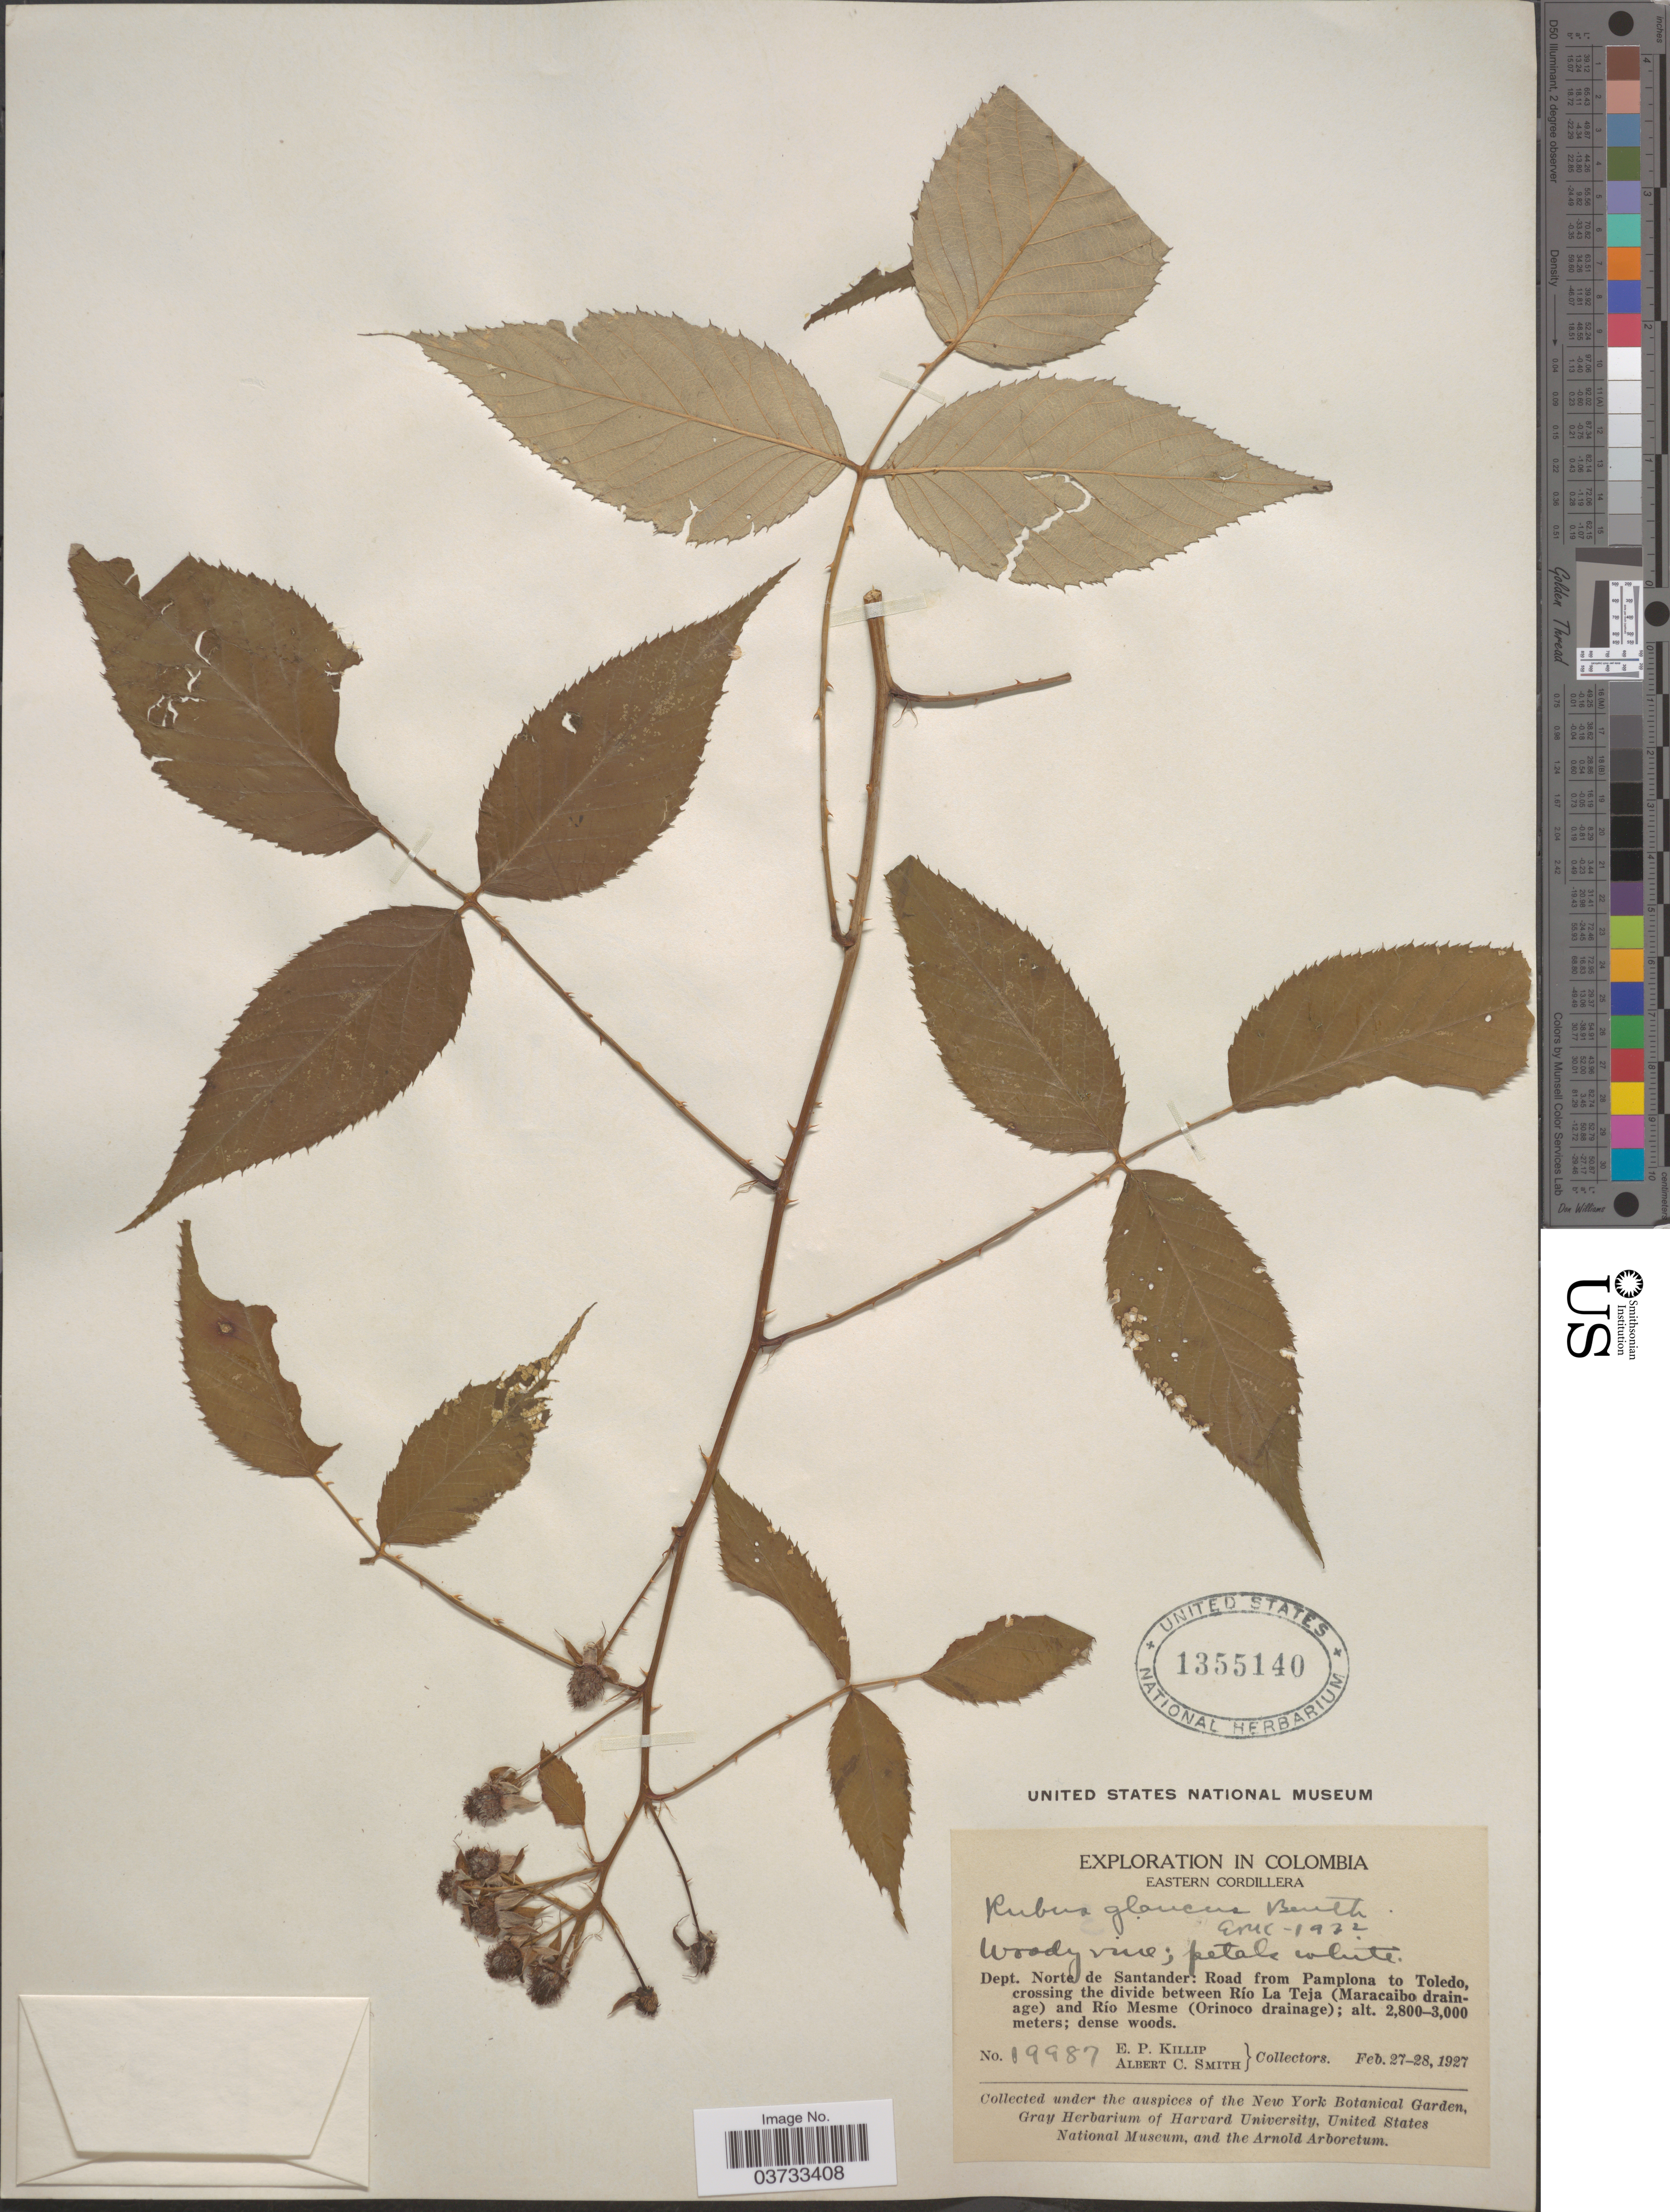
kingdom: Plantae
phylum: Tracheophyta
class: Magnoliopsida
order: Rosales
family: Rosaceae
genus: Rubus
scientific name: Rubus glaucus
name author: Benth.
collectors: E. P. Killip & A. C. Smith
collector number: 19987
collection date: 1927-02-27/1927-02-28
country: Colombia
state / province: Norte de Santander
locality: Eastern Cordillera. Dept. Norte de Santander: Road from Pamplona to Toledo, crossing the divide between Río La Teja (Maracaibo drainage) and Río Mesme (Orinoco drainage).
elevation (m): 2800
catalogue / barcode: US 1355140